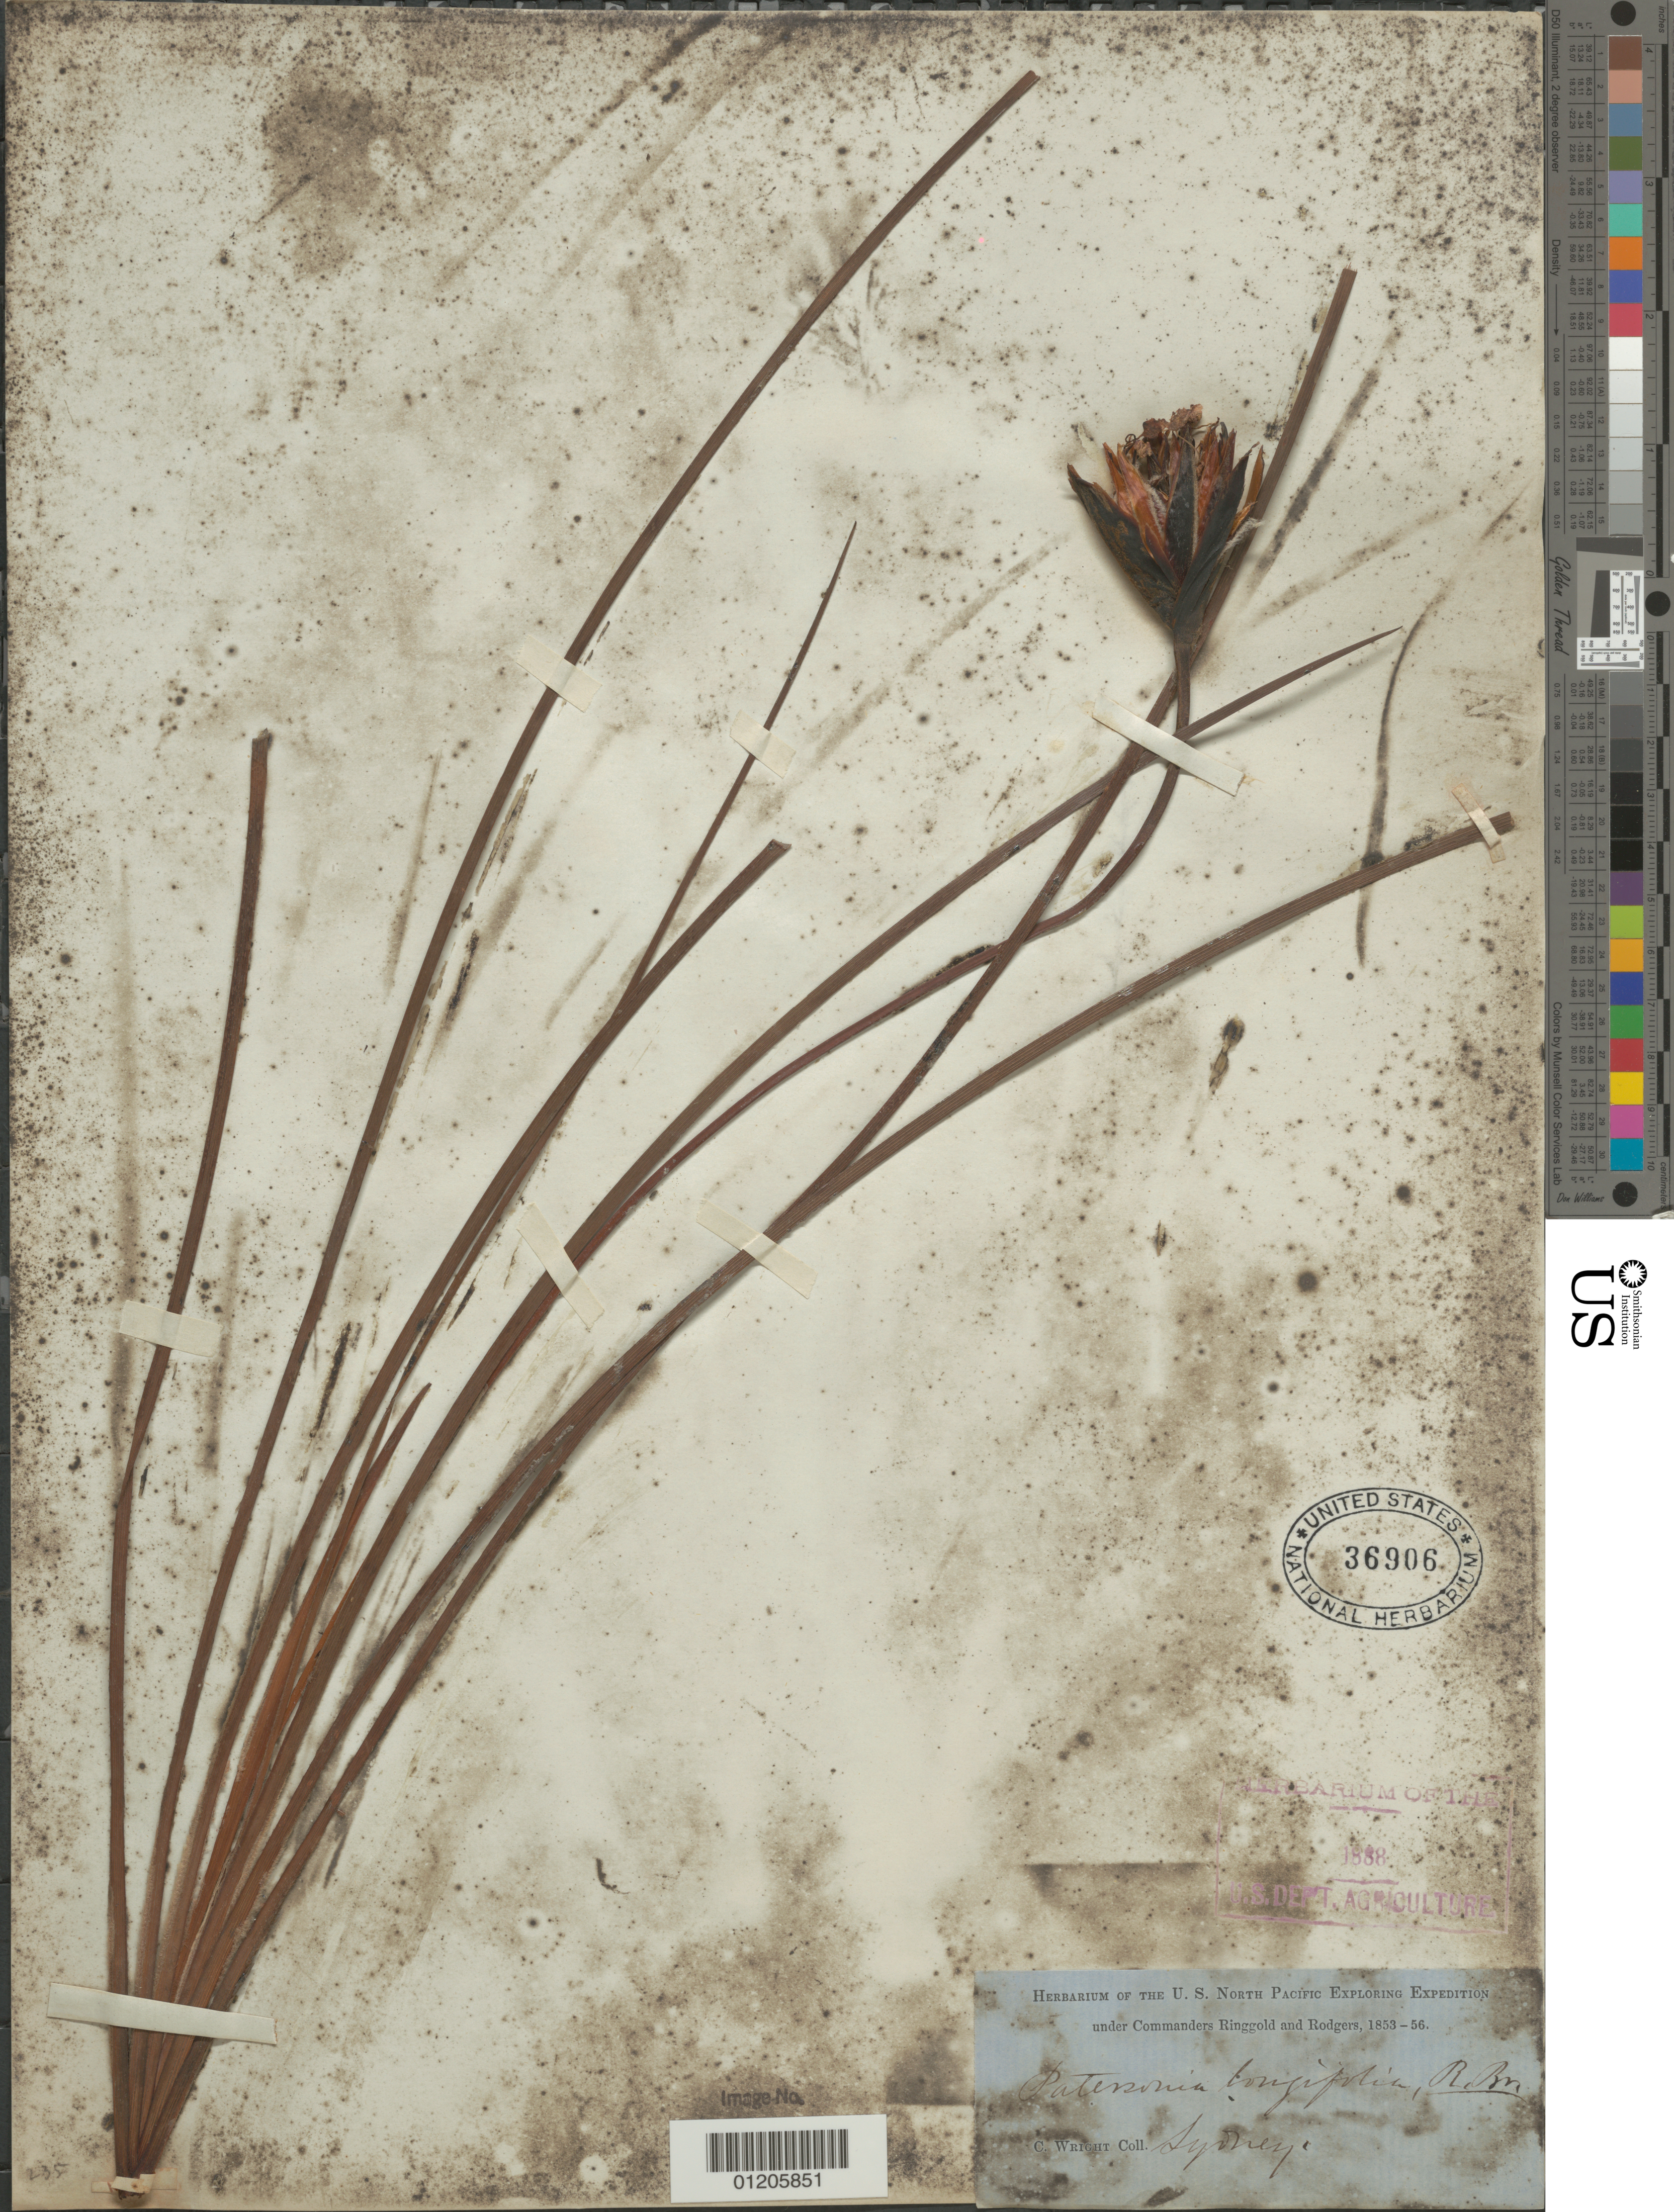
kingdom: Plantae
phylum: Tracheophyta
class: Liliopsida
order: Asparagales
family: Iridaceae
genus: Patersonia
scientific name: Patersonia longifolia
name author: R. Br.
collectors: C. Wright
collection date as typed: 1853 to -- -- 1856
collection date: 1853/1856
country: Australia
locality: Sydney.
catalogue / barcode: US 36906